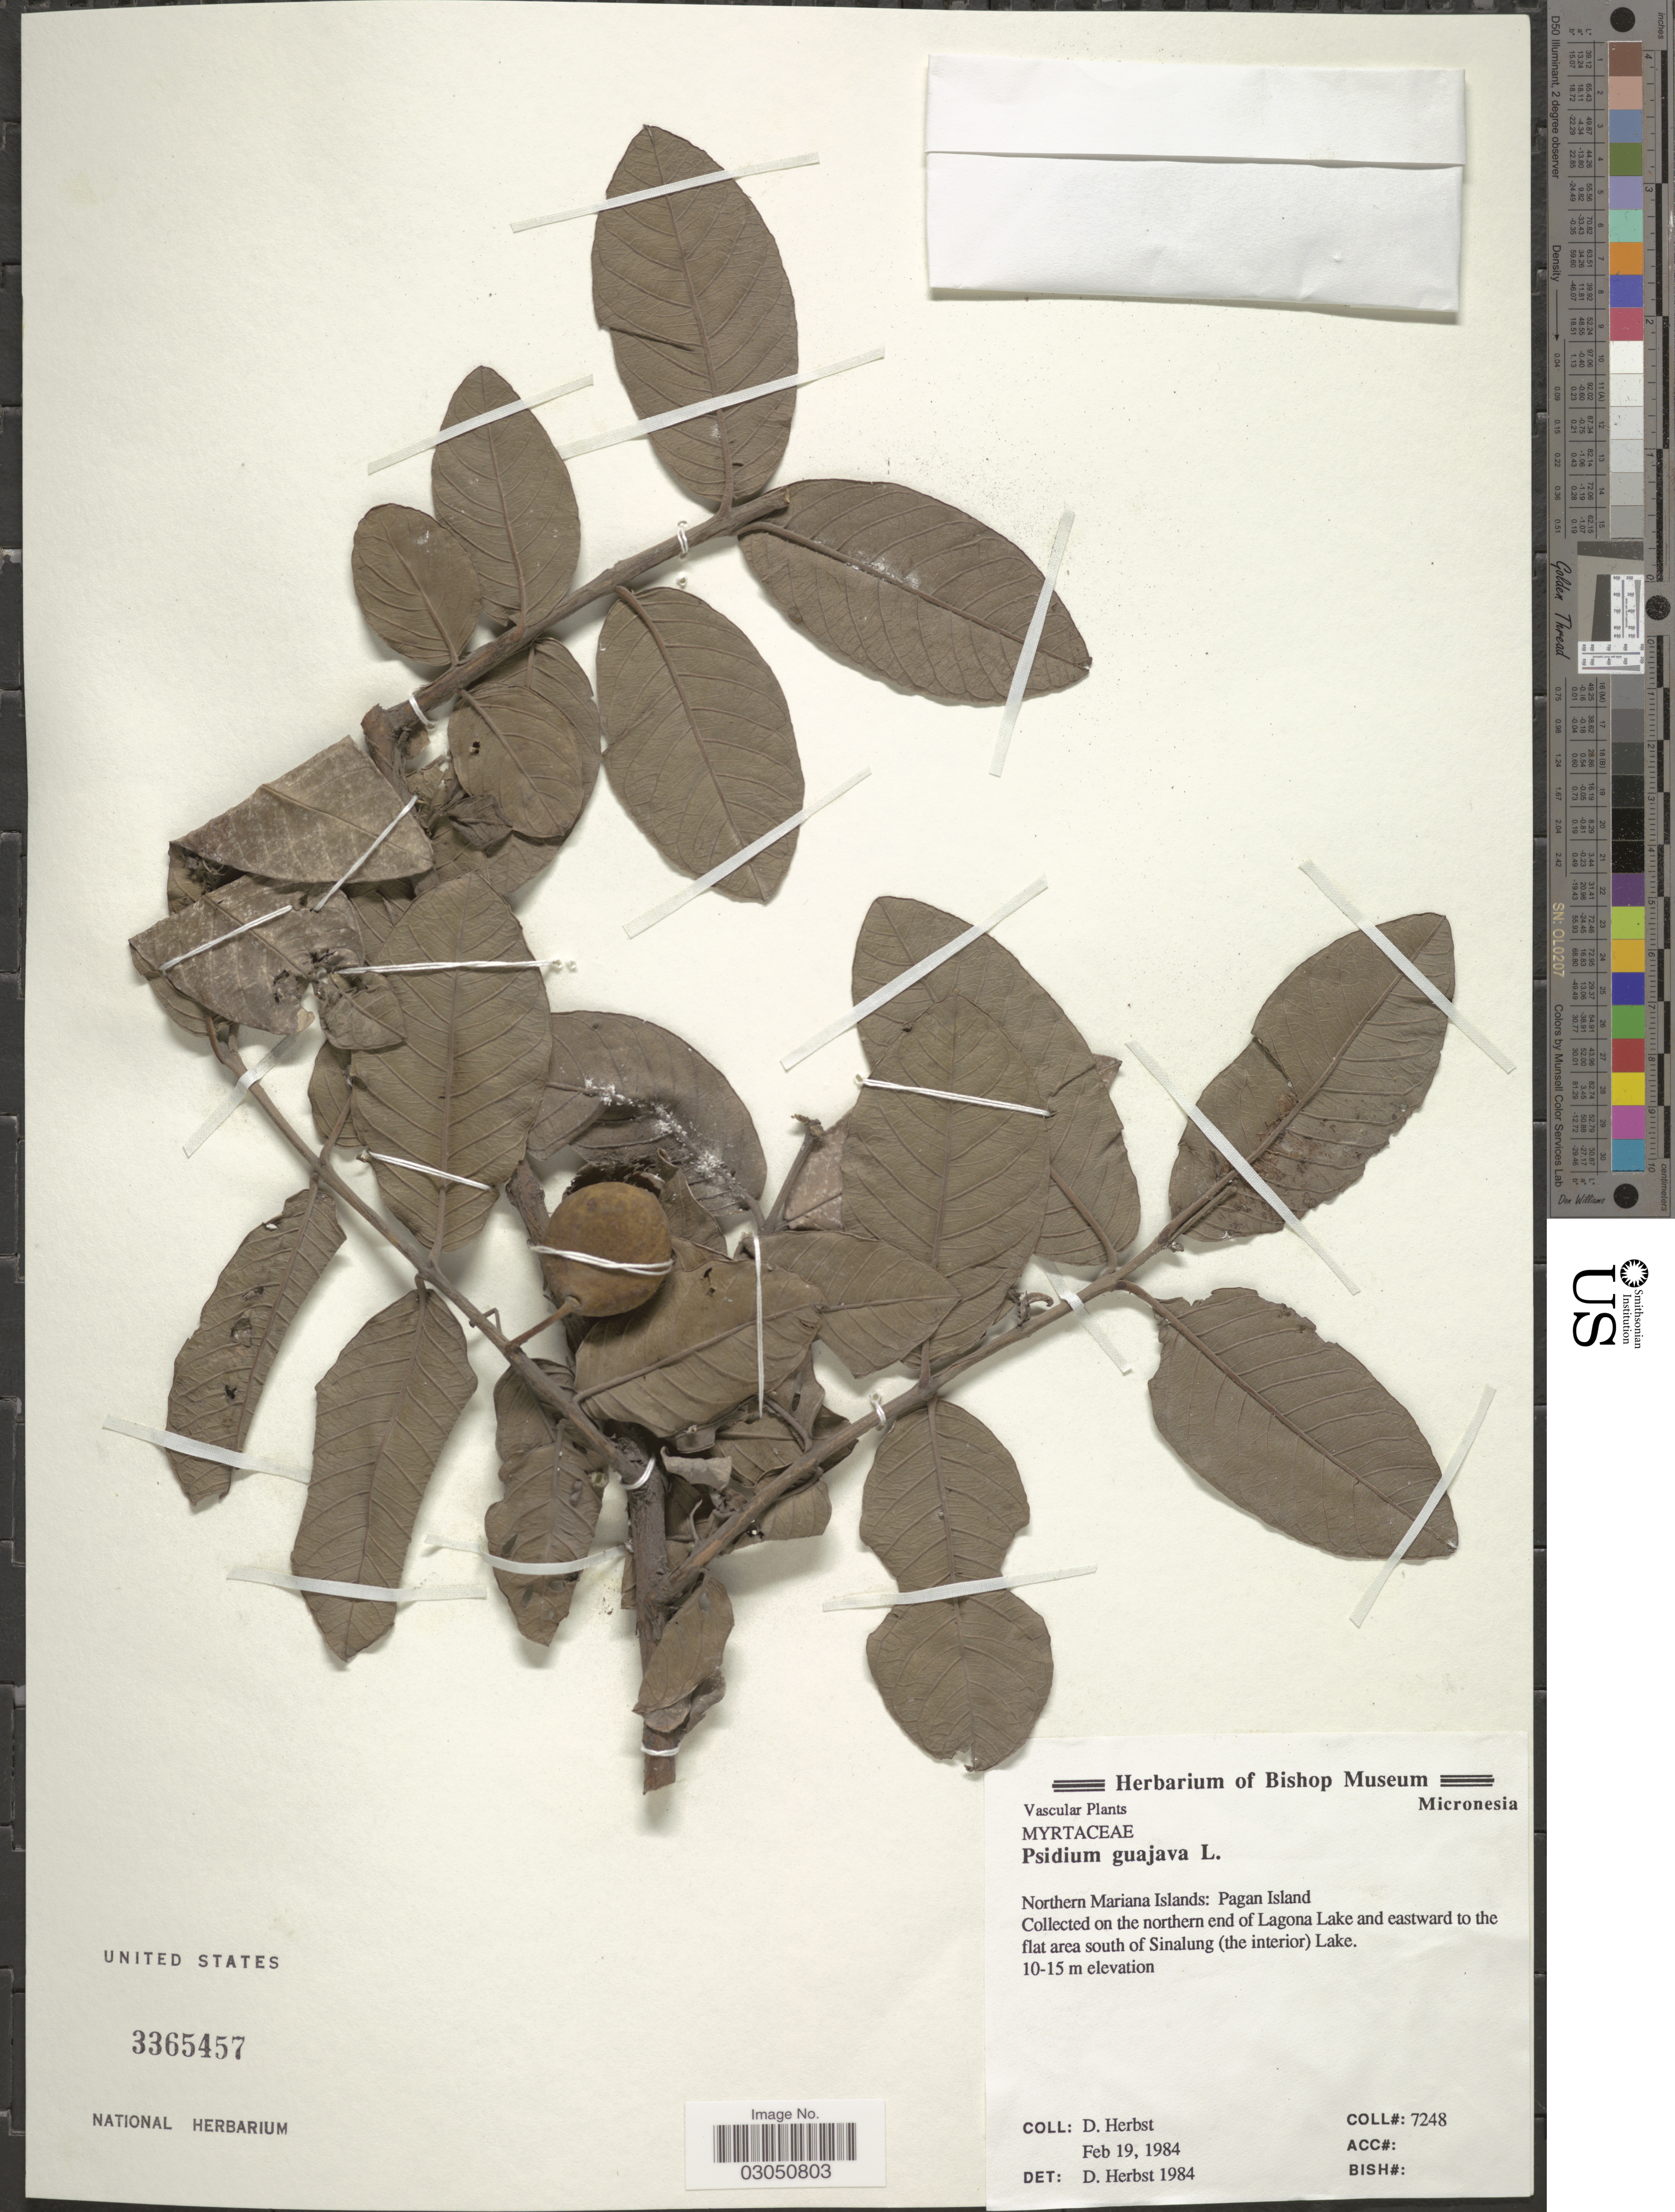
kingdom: Plantae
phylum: Tracheophyta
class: Magnoliopsida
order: Myrtales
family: Myrtaceae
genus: Psidium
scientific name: Psidium guajava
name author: L.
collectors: D. Herbst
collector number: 7248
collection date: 1984-02-19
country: Northern Mariana Islands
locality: Pagan Island. Collected on the northern end of Lagona Lake and eastward to the flat area south of Sinalung (the interior) Lake.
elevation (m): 10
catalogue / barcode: US 3365457